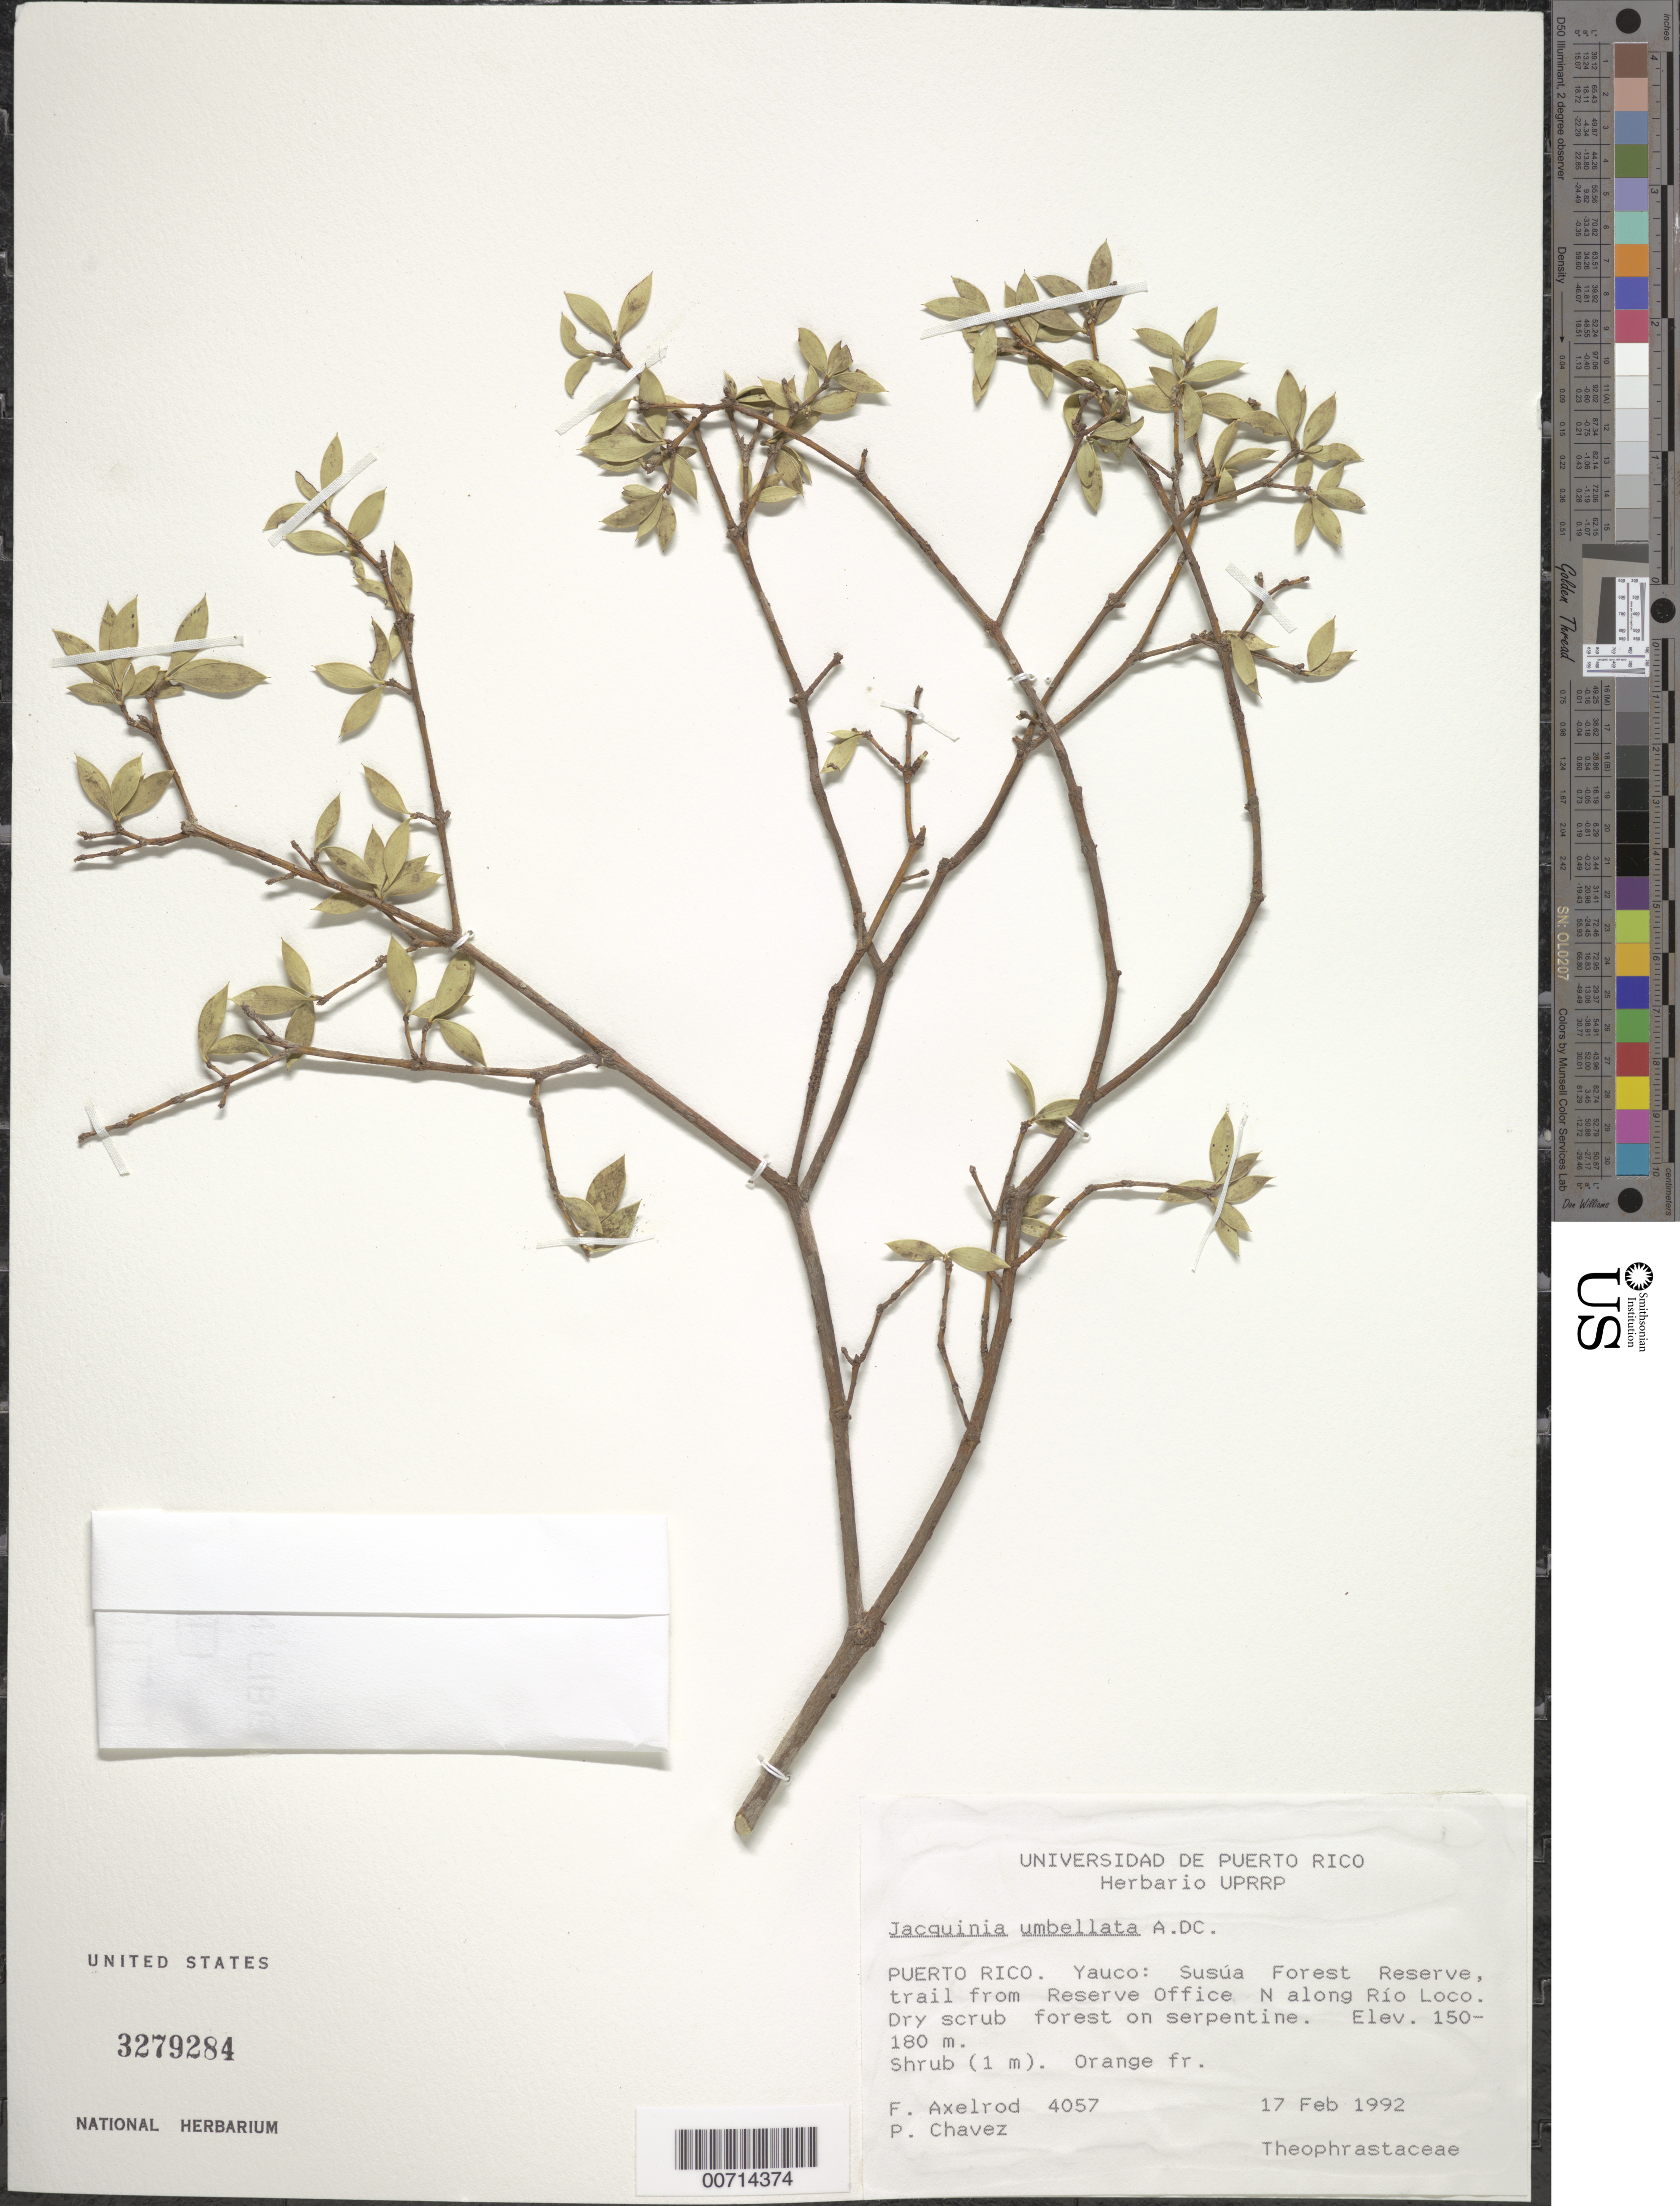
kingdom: Plantae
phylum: Tracheophyta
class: Magnoliopsida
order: Ericales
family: Primulaceae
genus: Jacquinia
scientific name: Jacquinia umbellata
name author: A. DC.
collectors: F. S. Axelrod & P. Chavez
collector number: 4057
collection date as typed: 17 Feb 1992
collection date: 1992-02-17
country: Puerto Rico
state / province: Yauco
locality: Yauco: Susúa Forest Reserve, trail from reserve office N along Río Loco.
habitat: Dry scrub forest on serpentine.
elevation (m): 150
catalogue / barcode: US 3279284